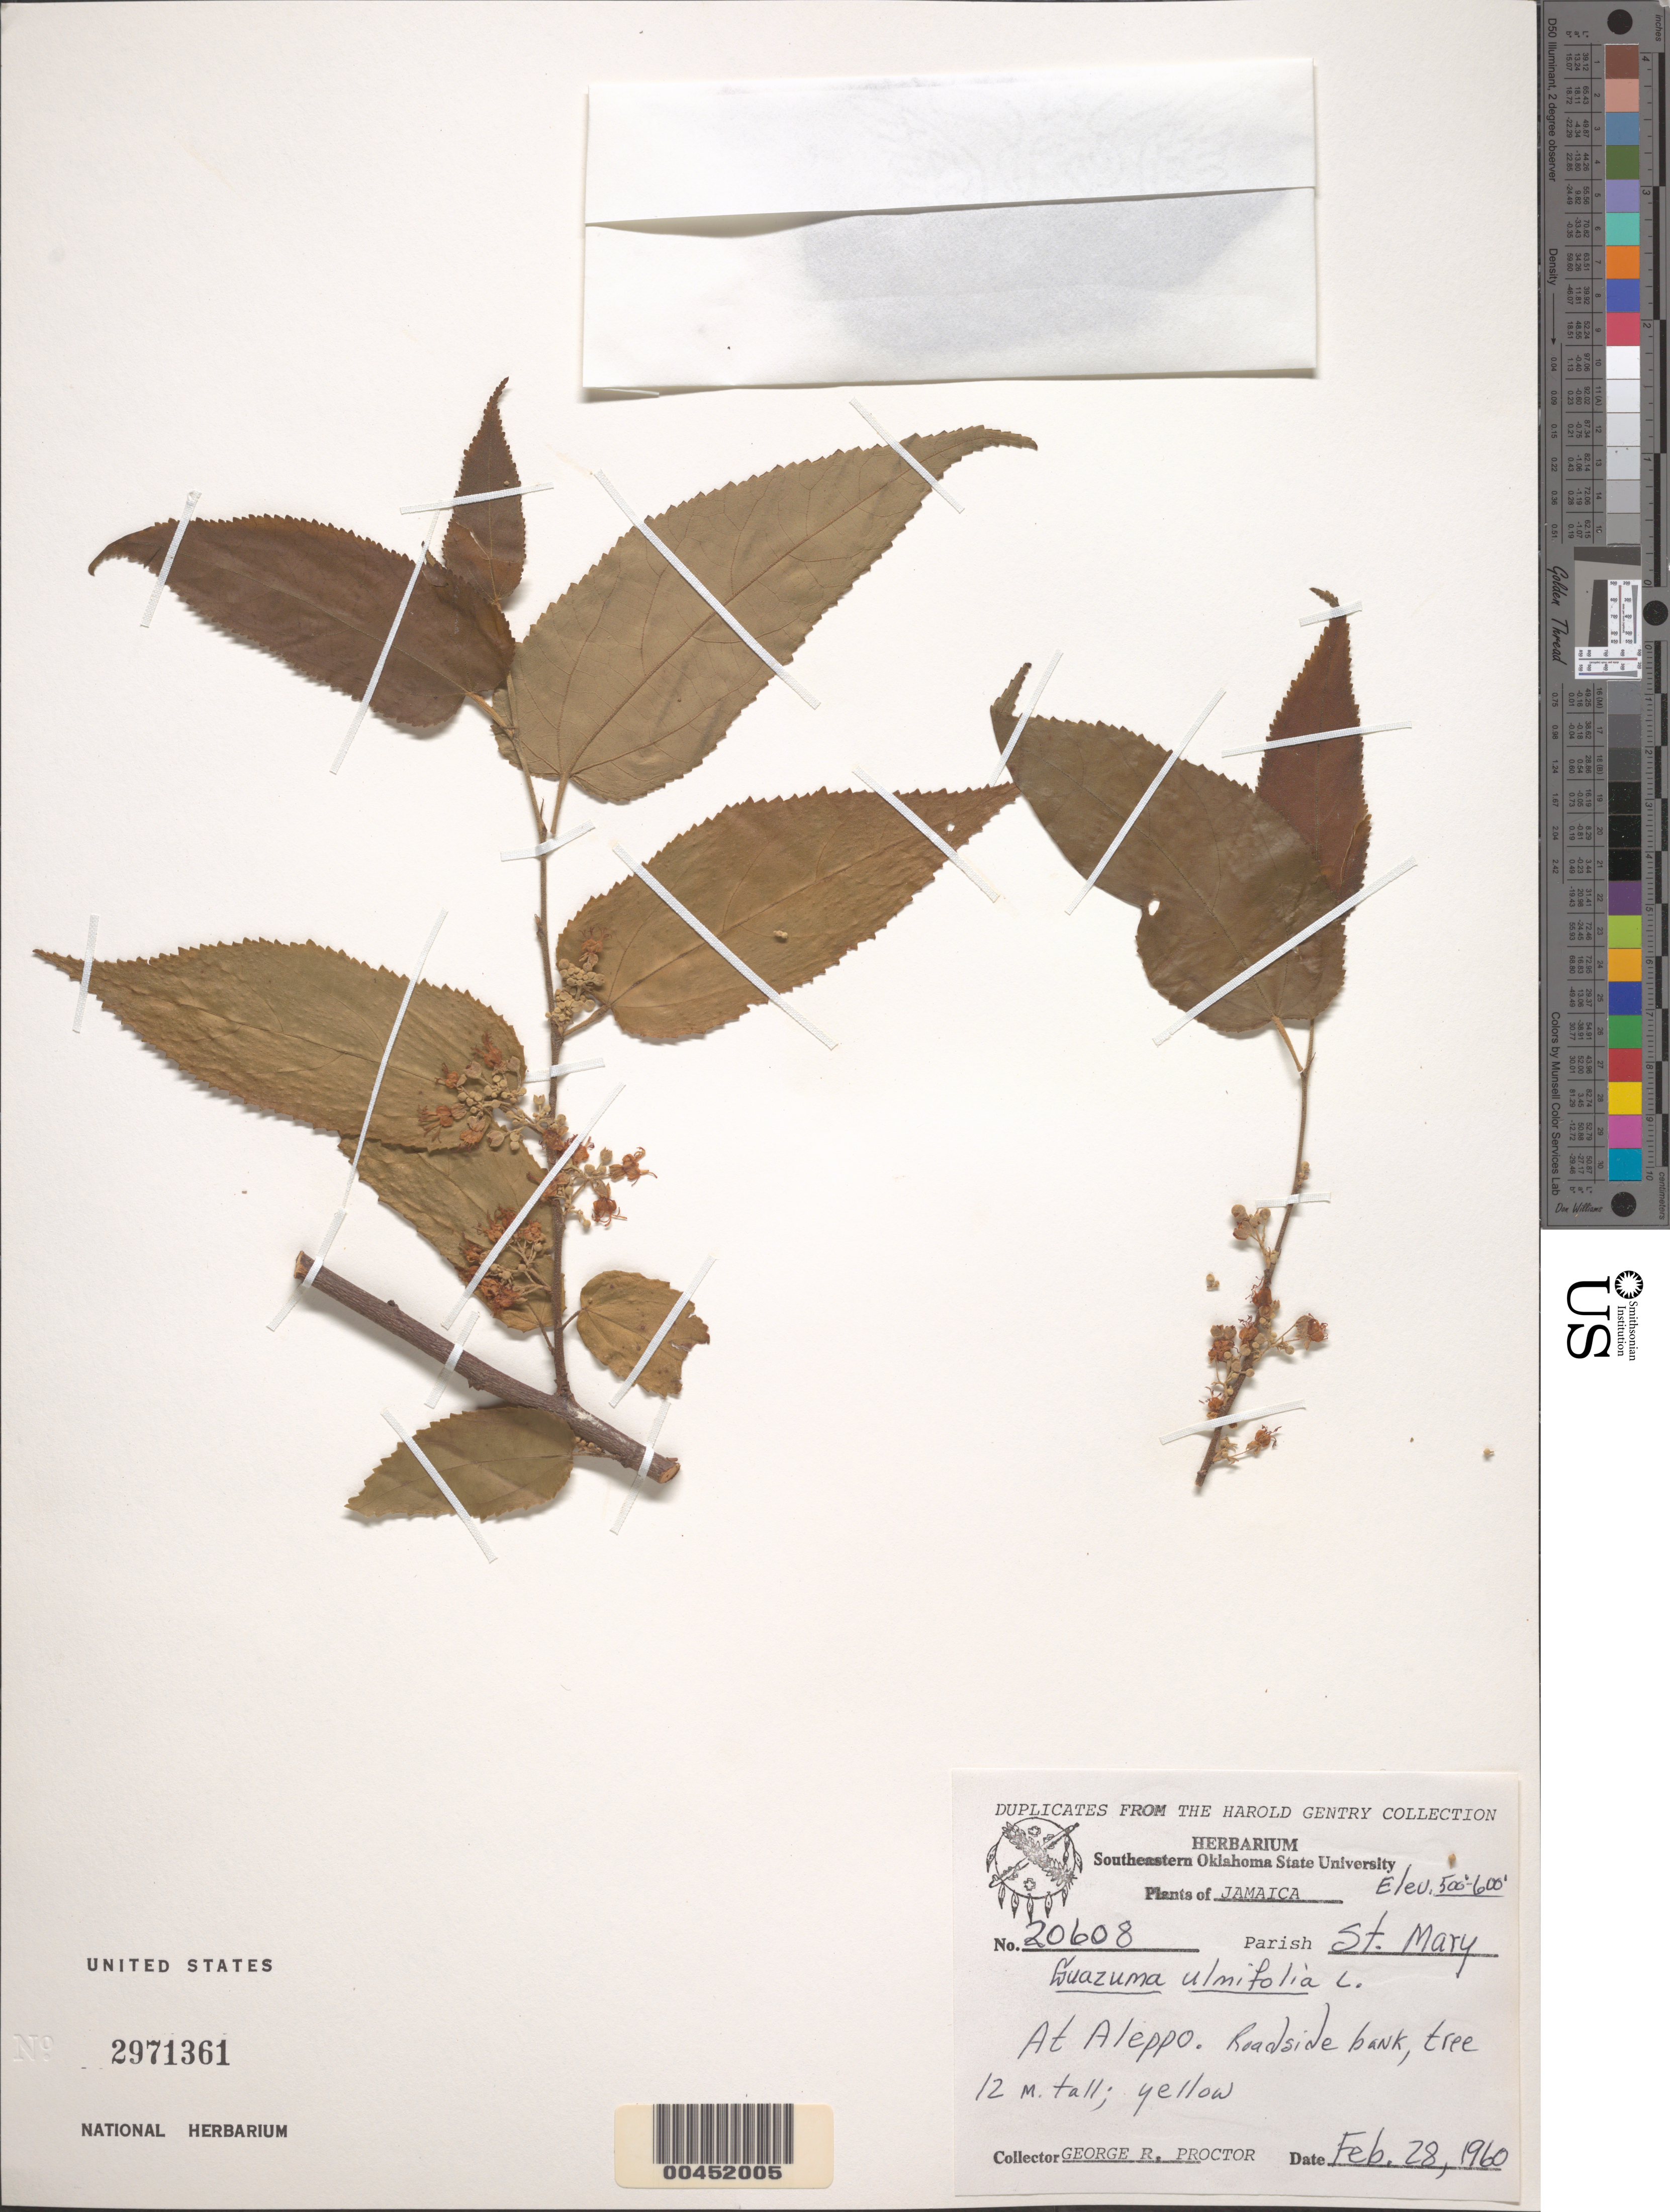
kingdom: Plantae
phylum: Tracheophyta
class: Magnoliopsida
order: Malvales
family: Malvaceae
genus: Guazuma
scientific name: Guazuma ulmifolia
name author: Lam.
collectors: G. R. Proctor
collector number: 20608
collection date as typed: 28 Feb 1960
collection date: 1960-02-28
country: Jamaica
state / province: Saint Mary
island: Greater Antilles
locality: At Aleppo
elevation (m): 152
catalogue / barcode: US 2971361